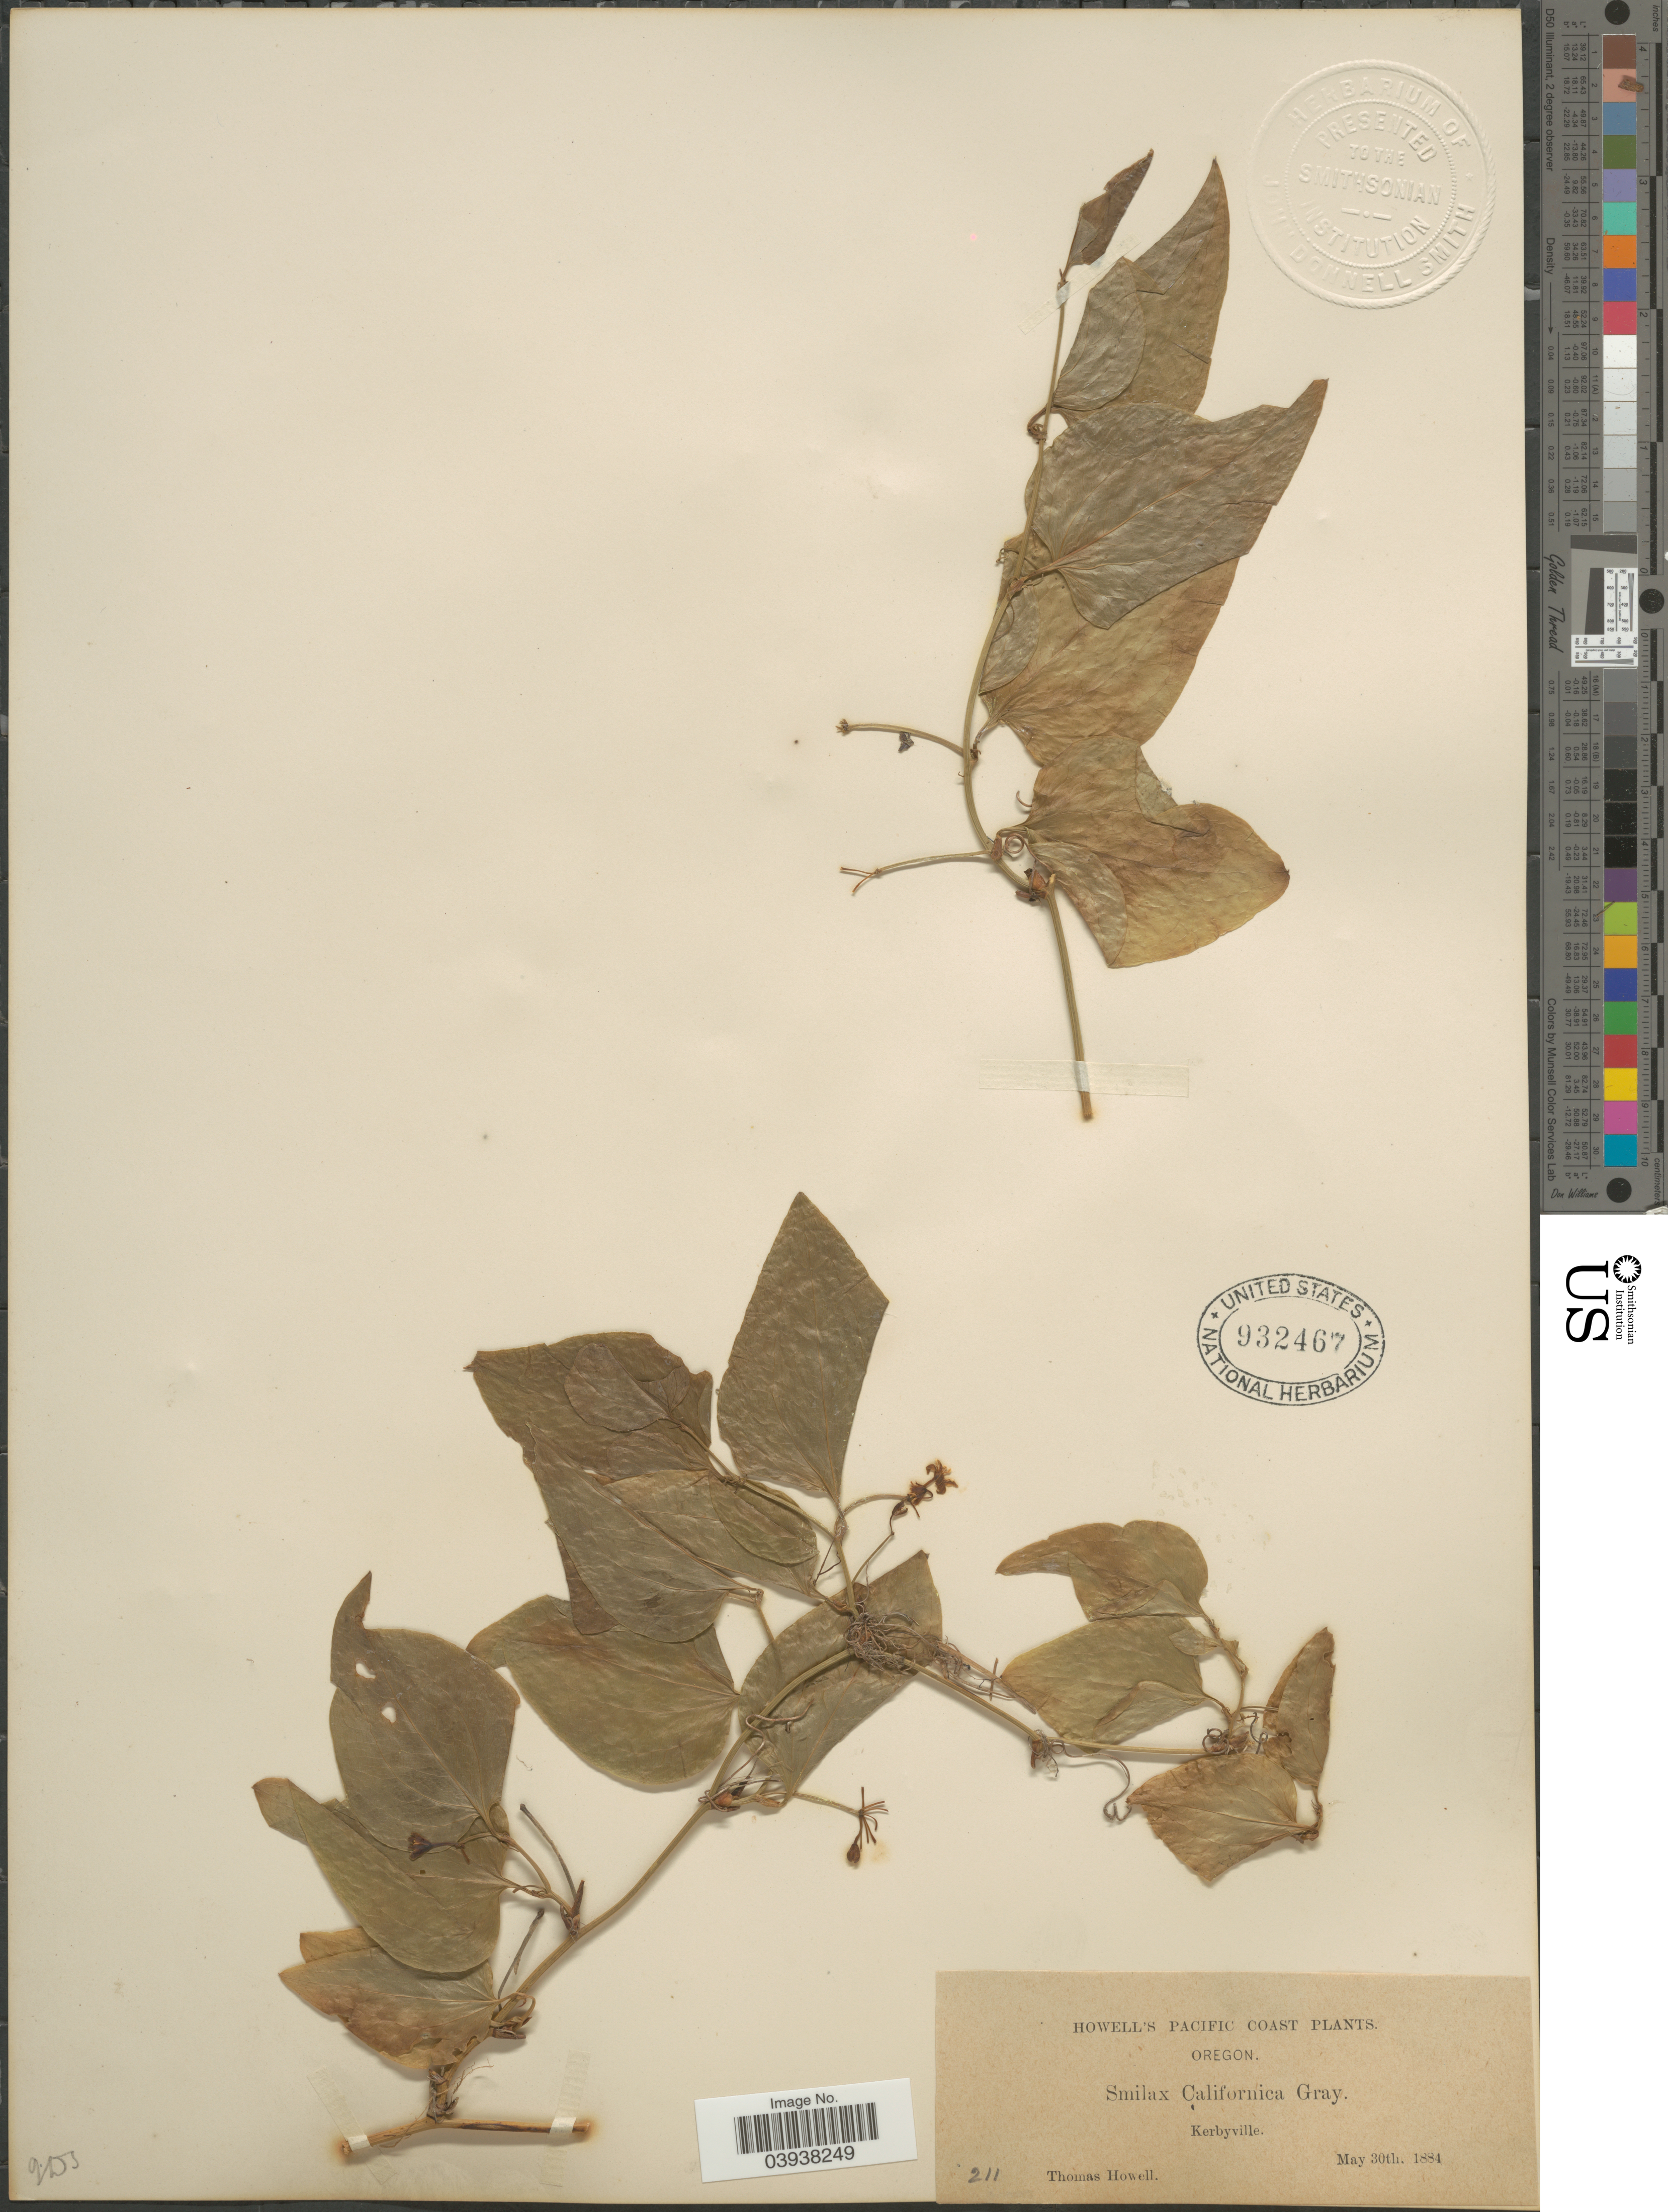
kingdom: Plantae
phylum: Tracheophyta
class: Liliopsida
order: Liliales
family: Smilacaceae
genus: Smilax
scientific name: Smilax californica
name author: (A. DC.) A. Gray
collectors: T. Howell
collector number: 211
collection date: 1884-05-30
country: United States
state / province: Oregon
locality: Pacific Coast. Kerbyville.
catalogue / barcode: US 932467